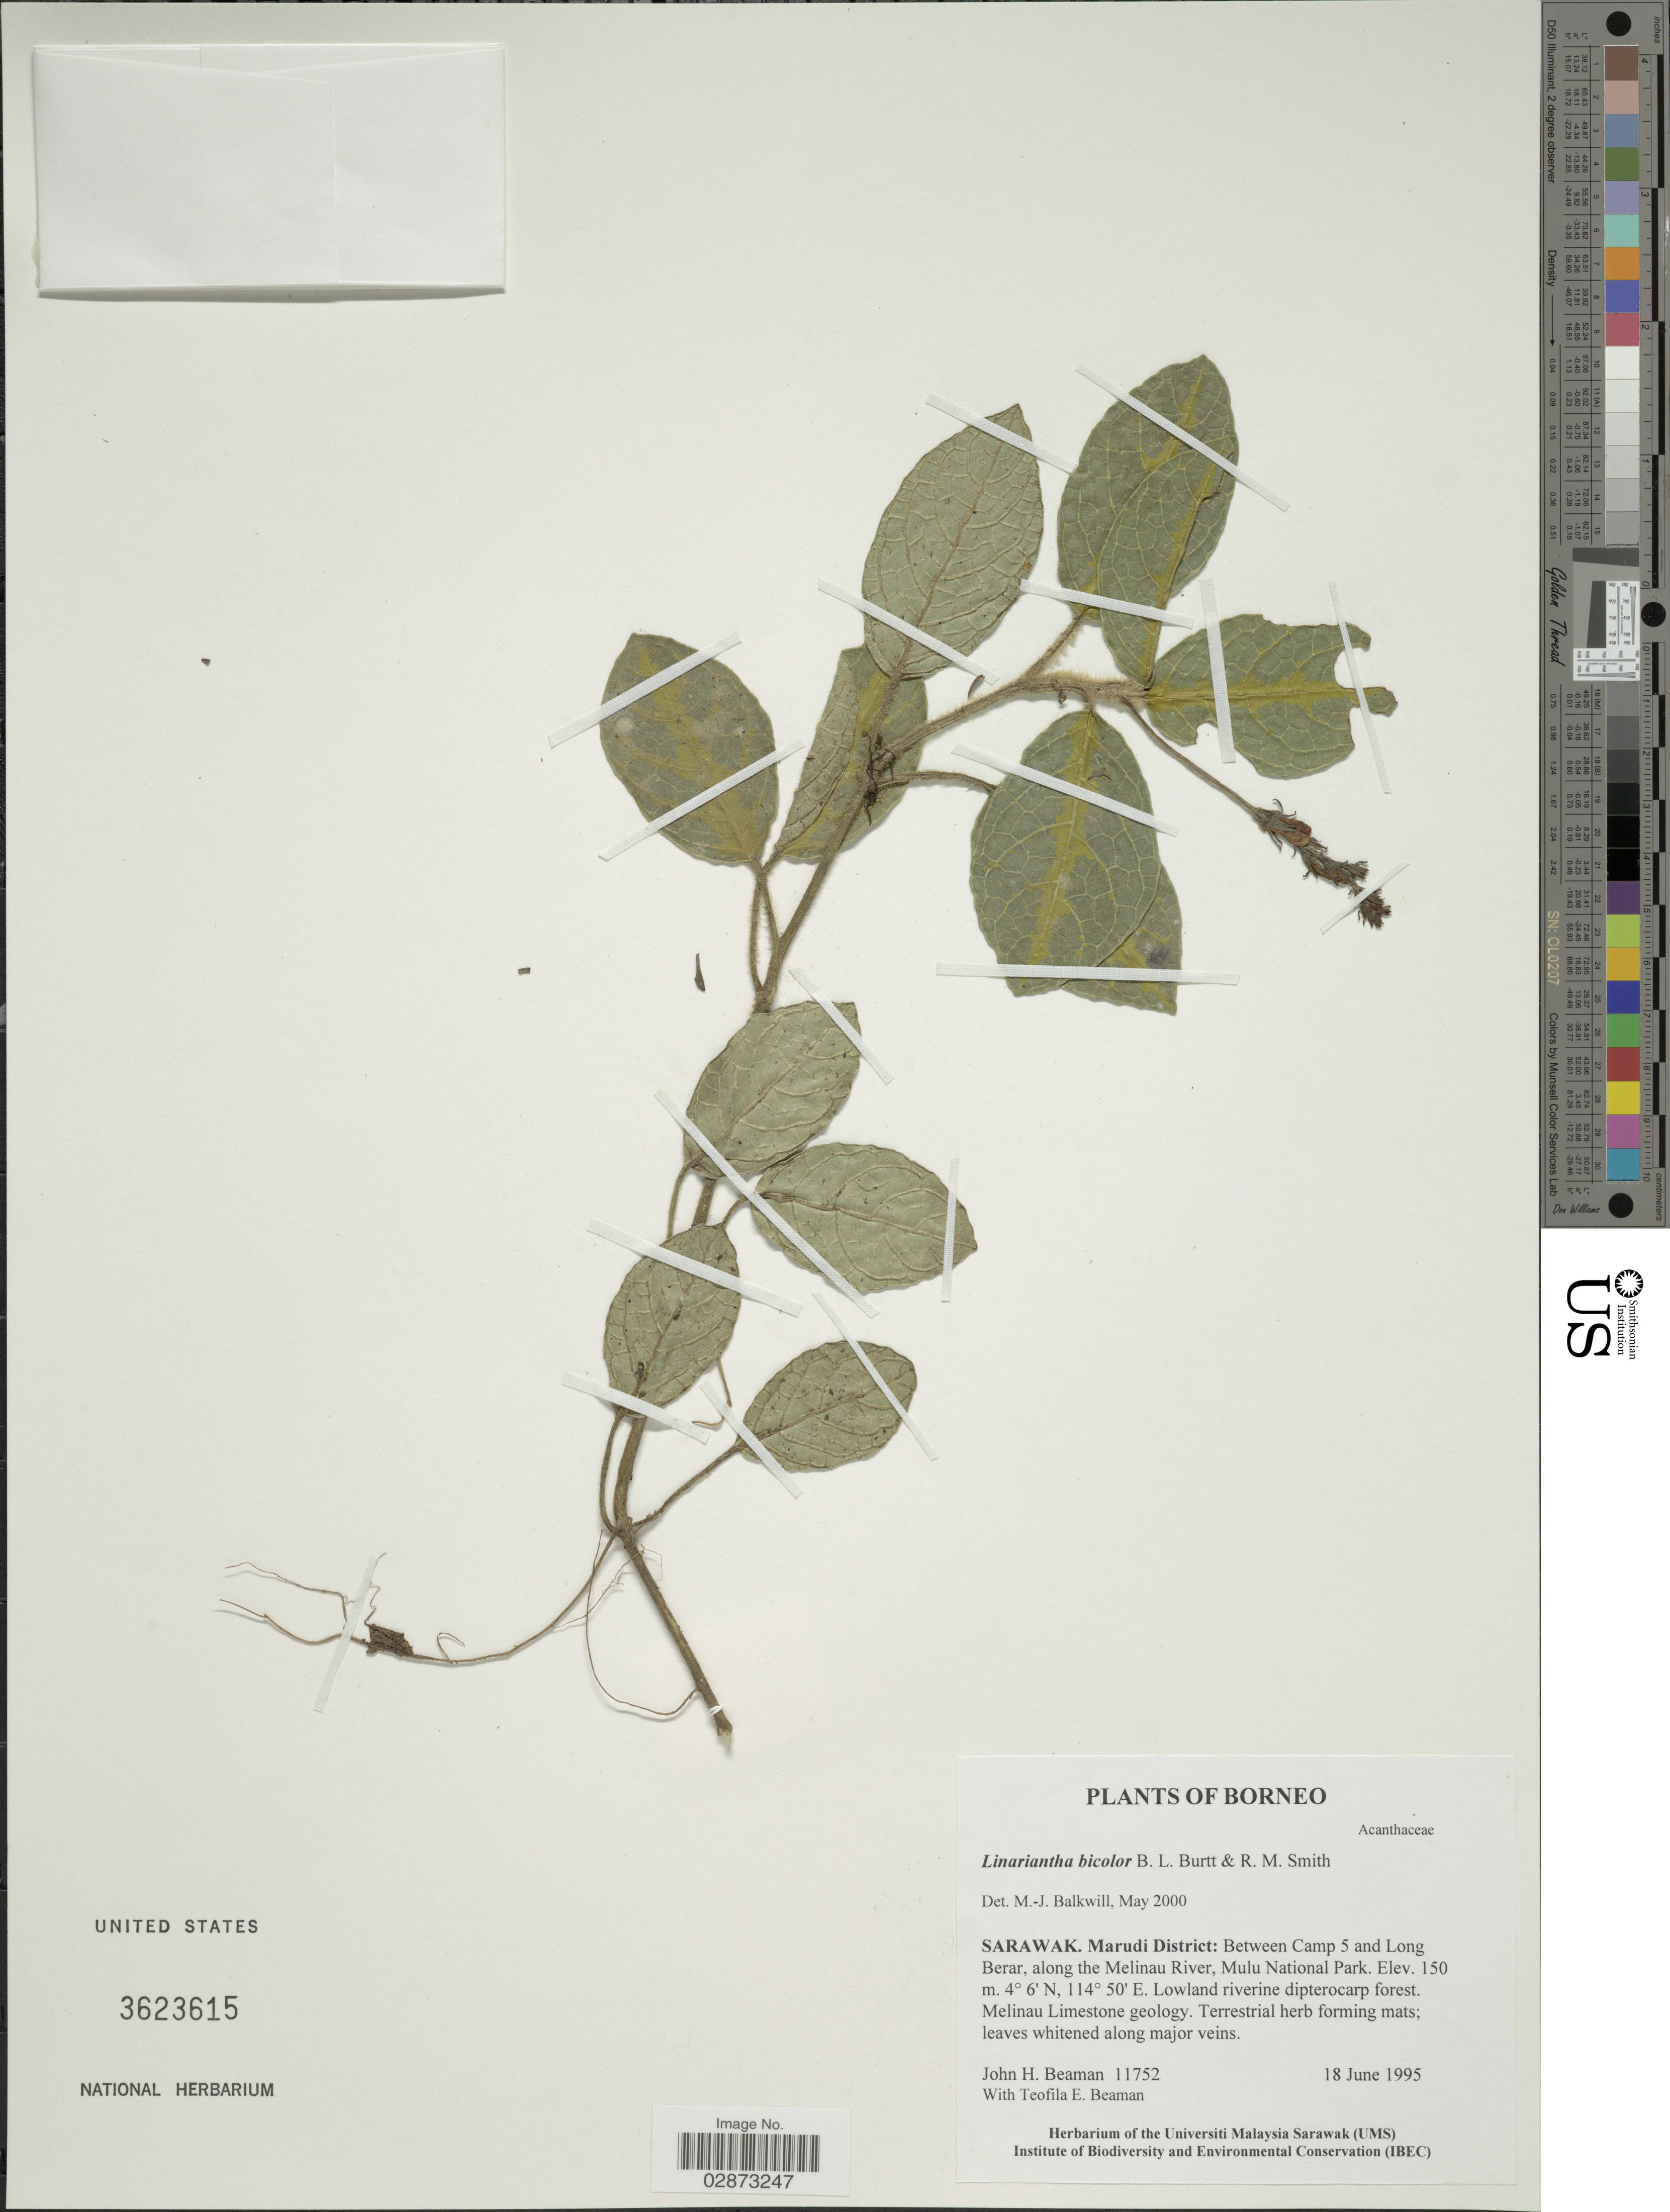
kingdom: Plantae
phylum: Tracheophyta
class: Magnoliopsida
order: Lamiales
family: Acanthaceae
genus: Linariantha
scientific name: Linariantha bicolor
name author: B.L. Burtt & R.M. Sm.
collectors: J. H. Beaman & T. E. Beaman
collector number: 11752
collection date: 1995-06-18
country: Malaysia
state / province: Sarawak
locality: Marudi District: Between Camp 5 and Long Berar, along the Melinau River, Mulu National Park. Borneo.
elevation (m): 150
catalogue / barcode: US 3623615